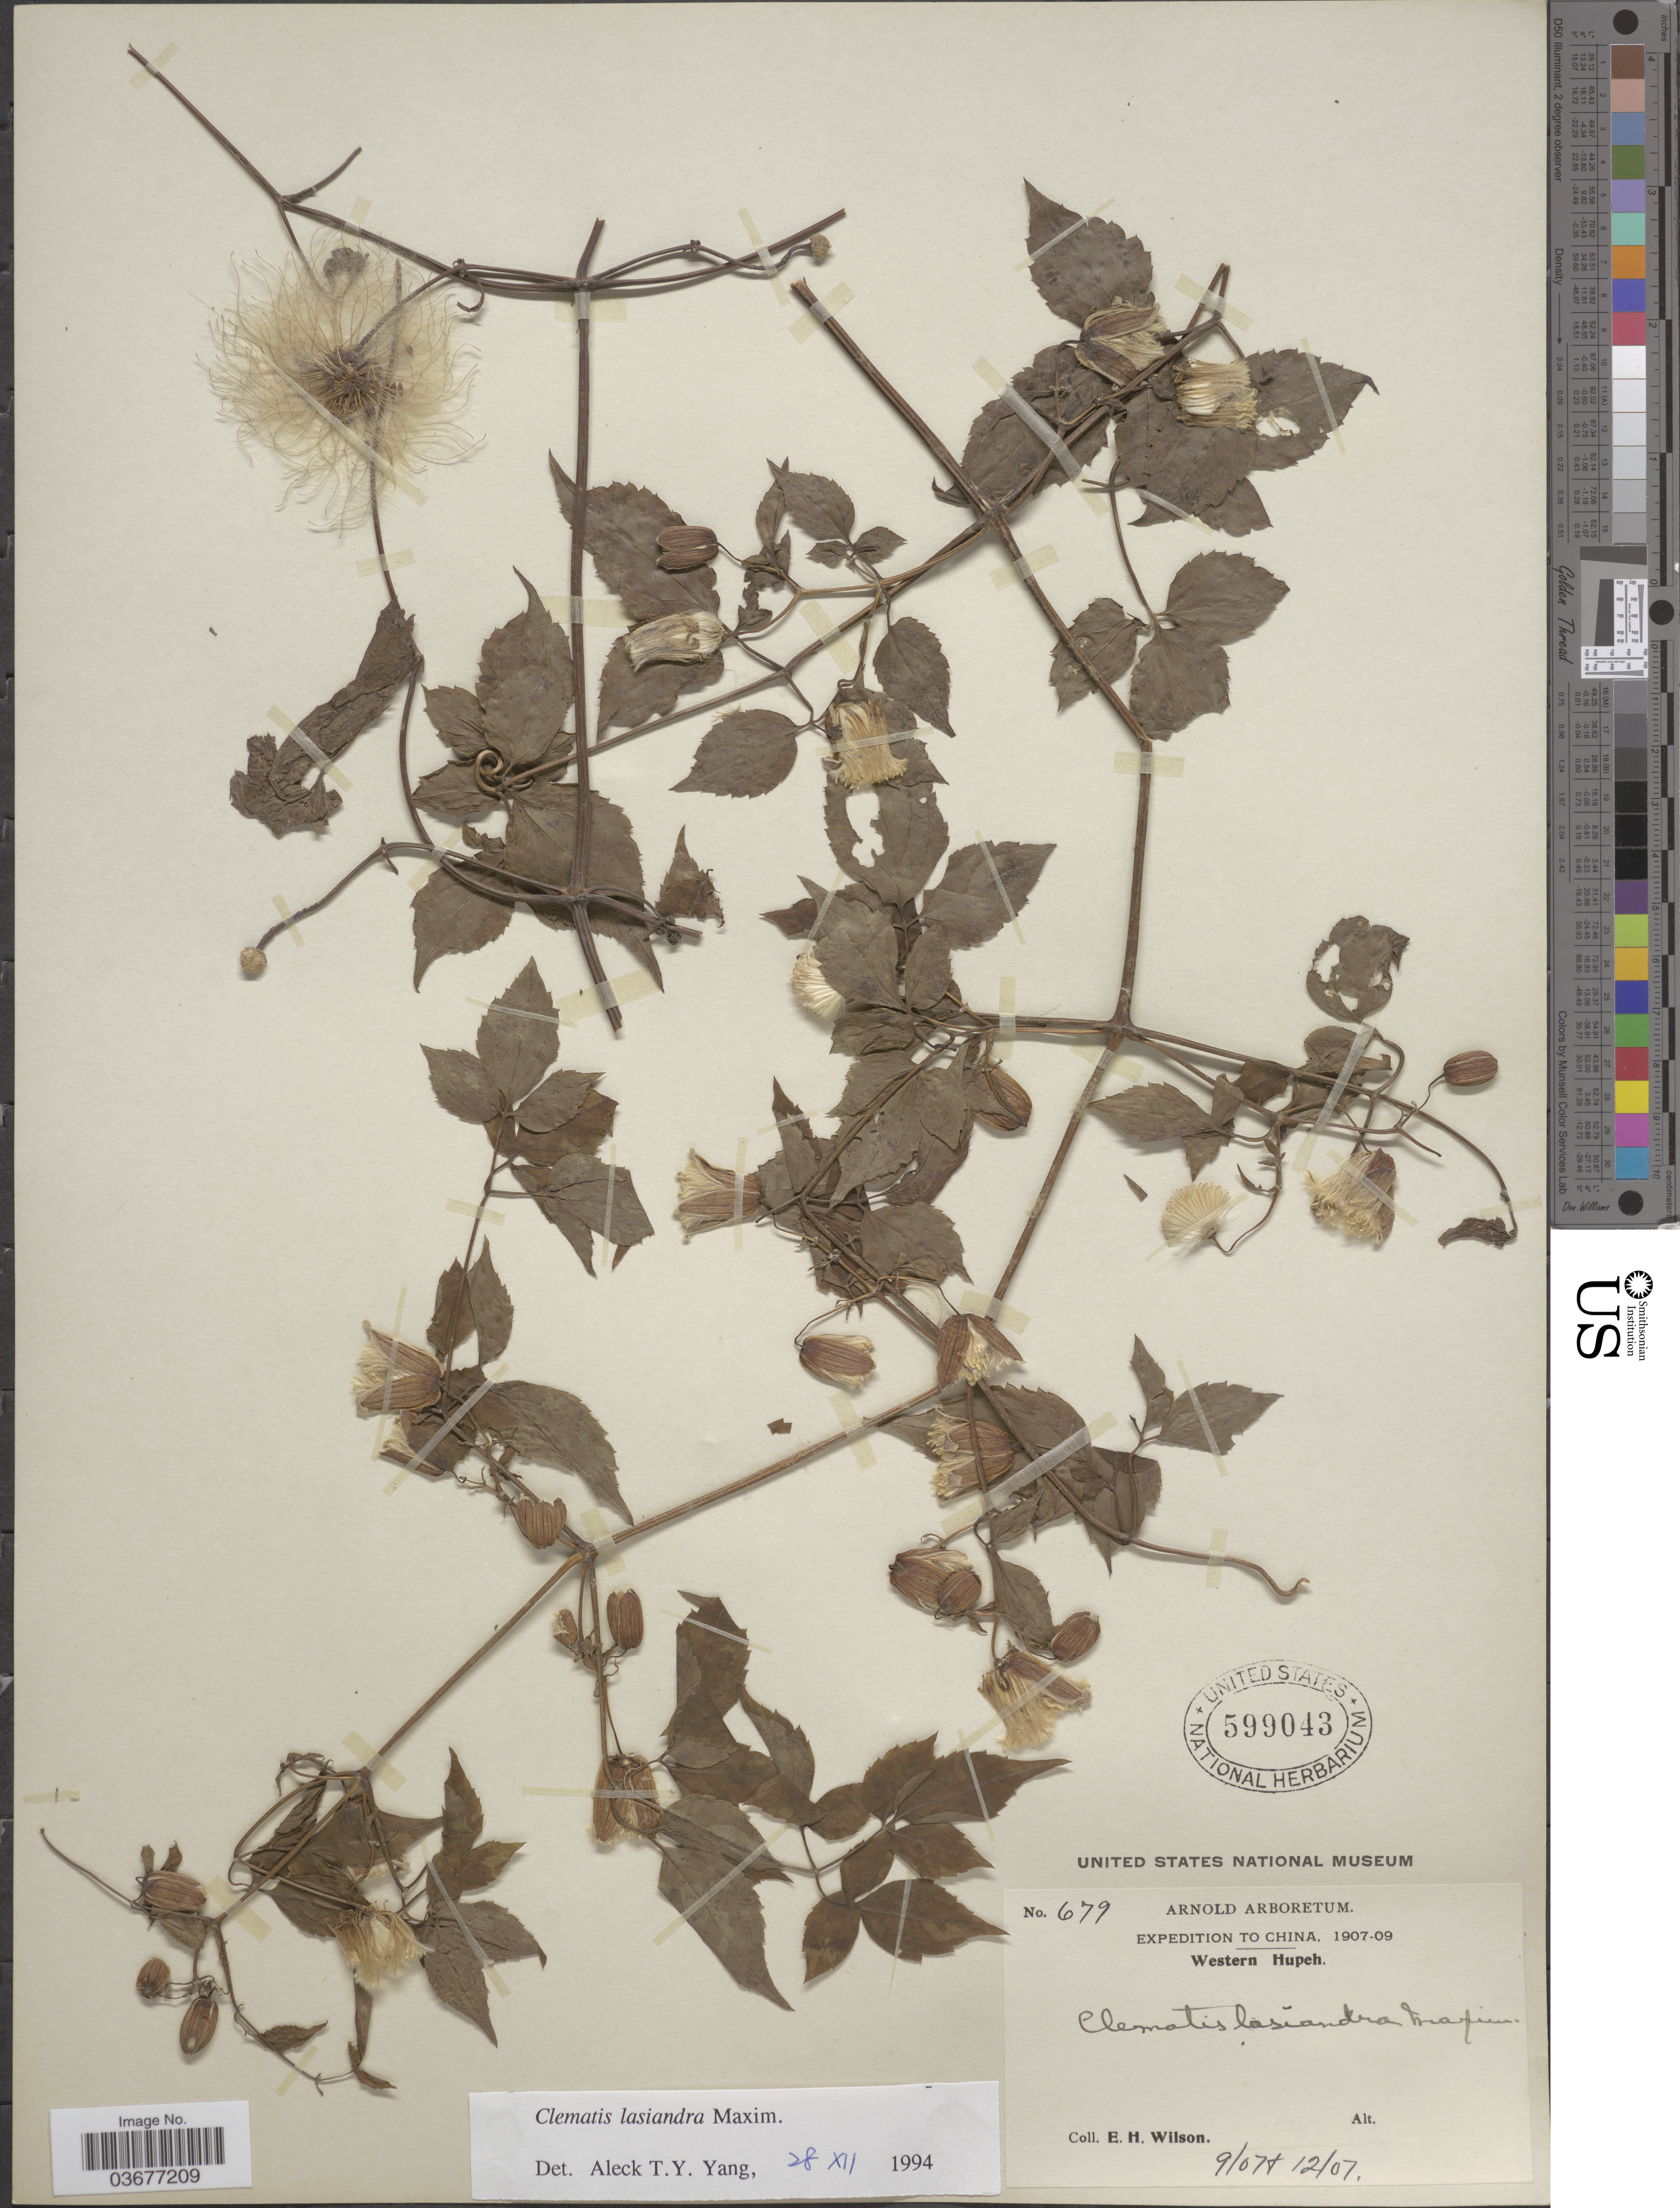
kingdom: Plantae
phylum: Tracheophyta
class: Magnoliopsida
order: Ranunculales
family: Ranunculaceae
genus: Clematis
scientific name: Clematis lasiandra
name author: Maxim.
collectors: E. Wilson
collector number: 679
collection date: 1907-09/1907-12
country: China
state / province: Hubei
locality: China. Western Hupeh.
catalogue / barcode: US 599043